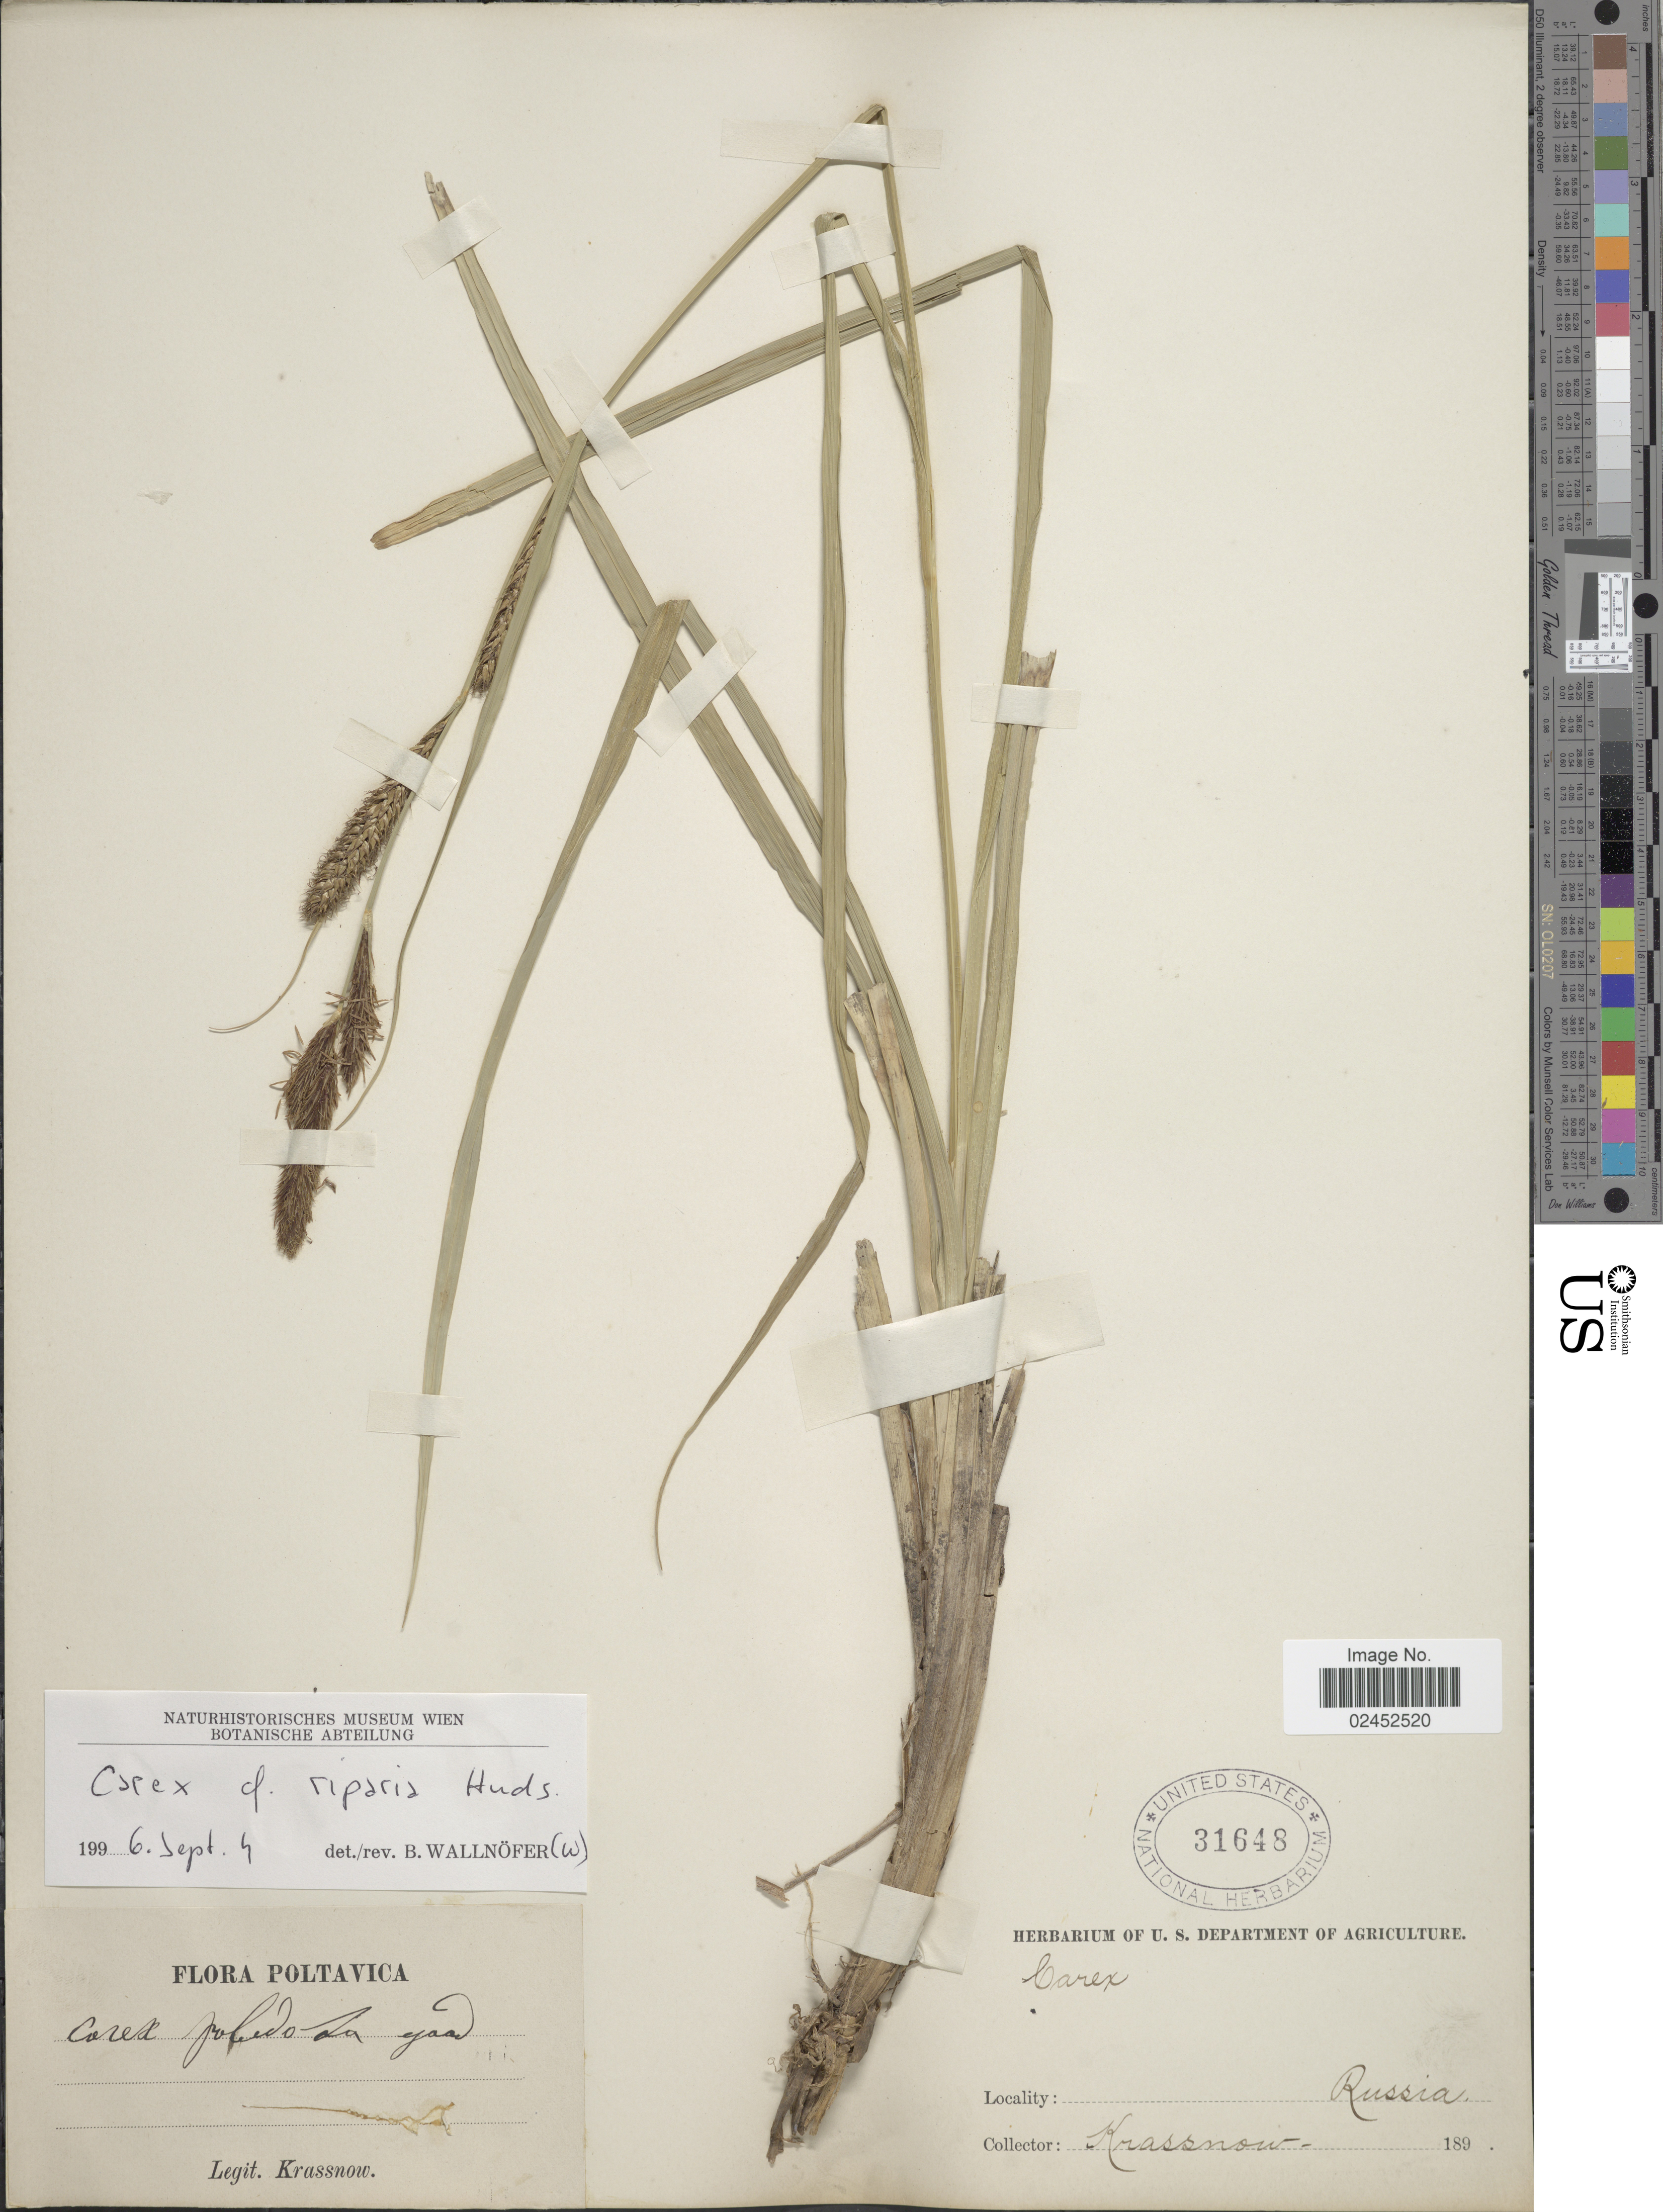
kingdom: Plantae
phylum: Tracheophyta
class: Liliopsida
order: Poales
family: Cyperaceae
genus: Carex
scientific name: Carex riparia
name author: Curtis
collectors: -. Krassnow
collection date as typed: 189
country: Ukraine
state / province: Poltava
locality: Poltavia, Russia.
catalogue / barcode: US 31648